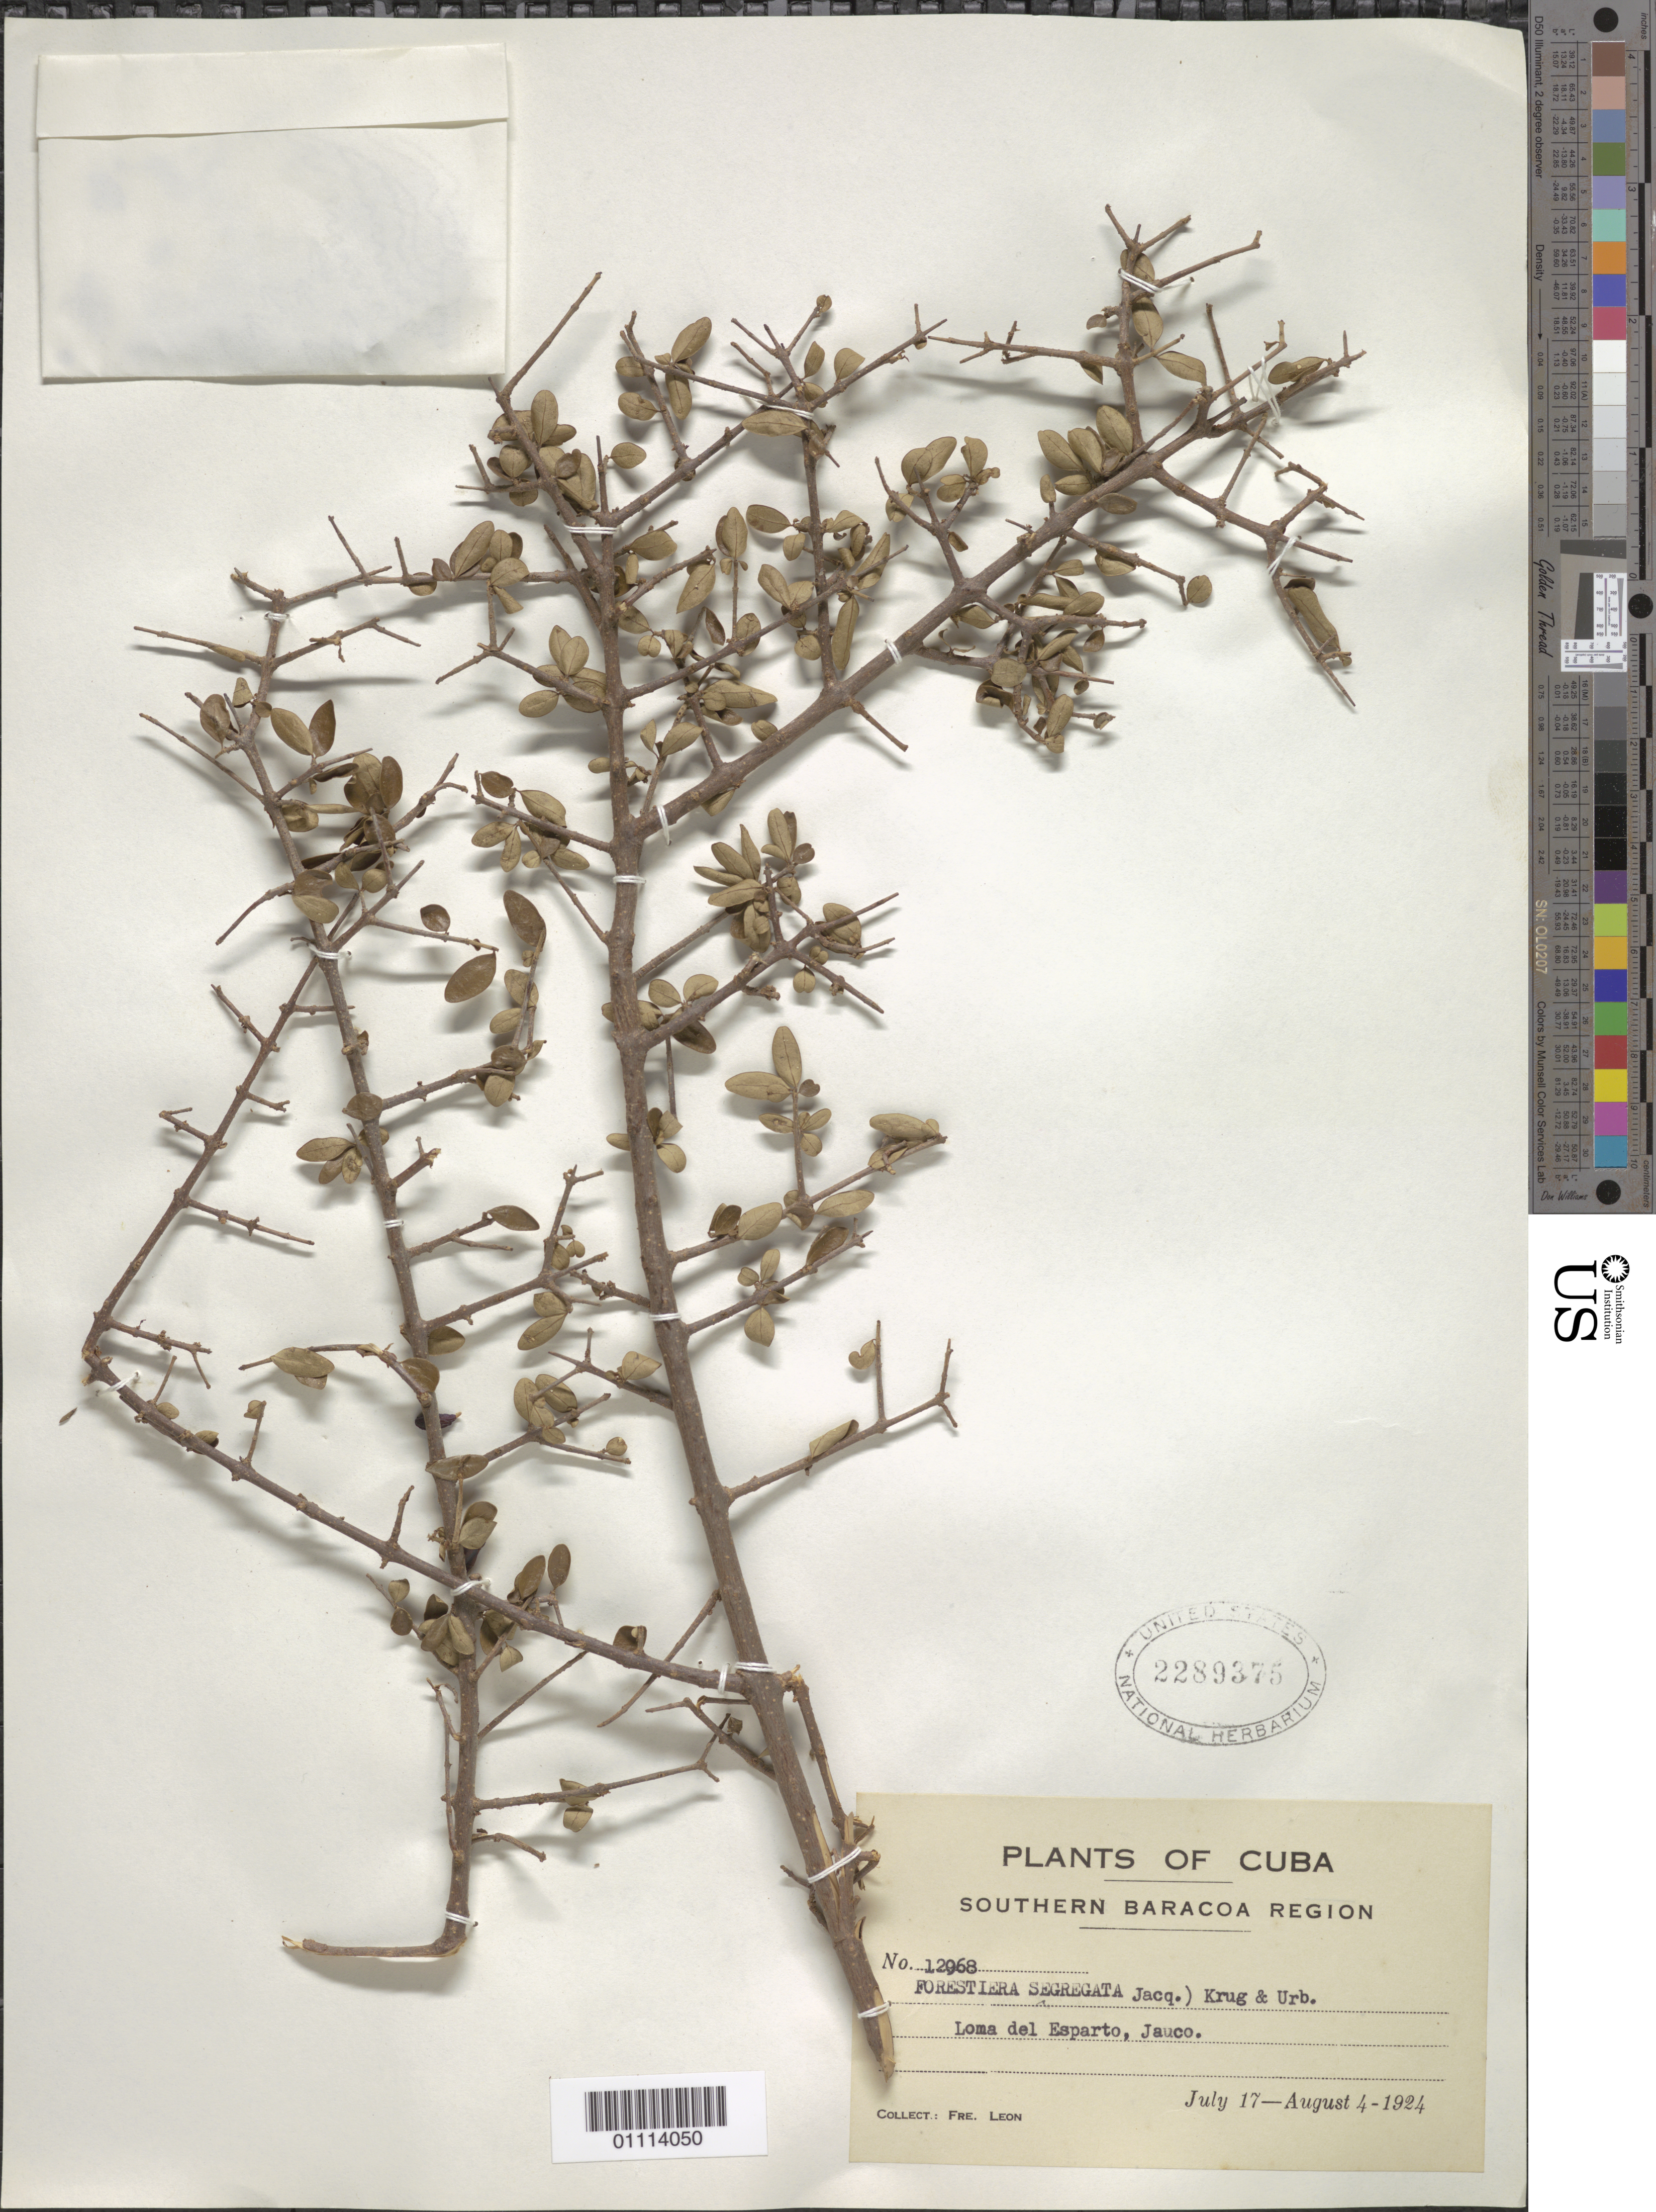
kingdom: Plantae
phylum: Tracheophyta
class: Magnoliopsida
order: Lamiales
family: Oleaceae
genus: Forestiera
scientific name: Forestiera segregata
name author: (Jacq.) Krug & Urb.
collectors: Bro. León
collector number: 12968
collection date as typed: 17 Jul 1924 to 04 Aug 1924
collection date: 1924-07-17/1924-08-04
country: Cuba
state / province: Guantánamo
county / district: Baracoa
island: Cuba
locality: Loma del Esparto, Jauco, Southern Baracoa Region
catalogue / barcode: US 2289375